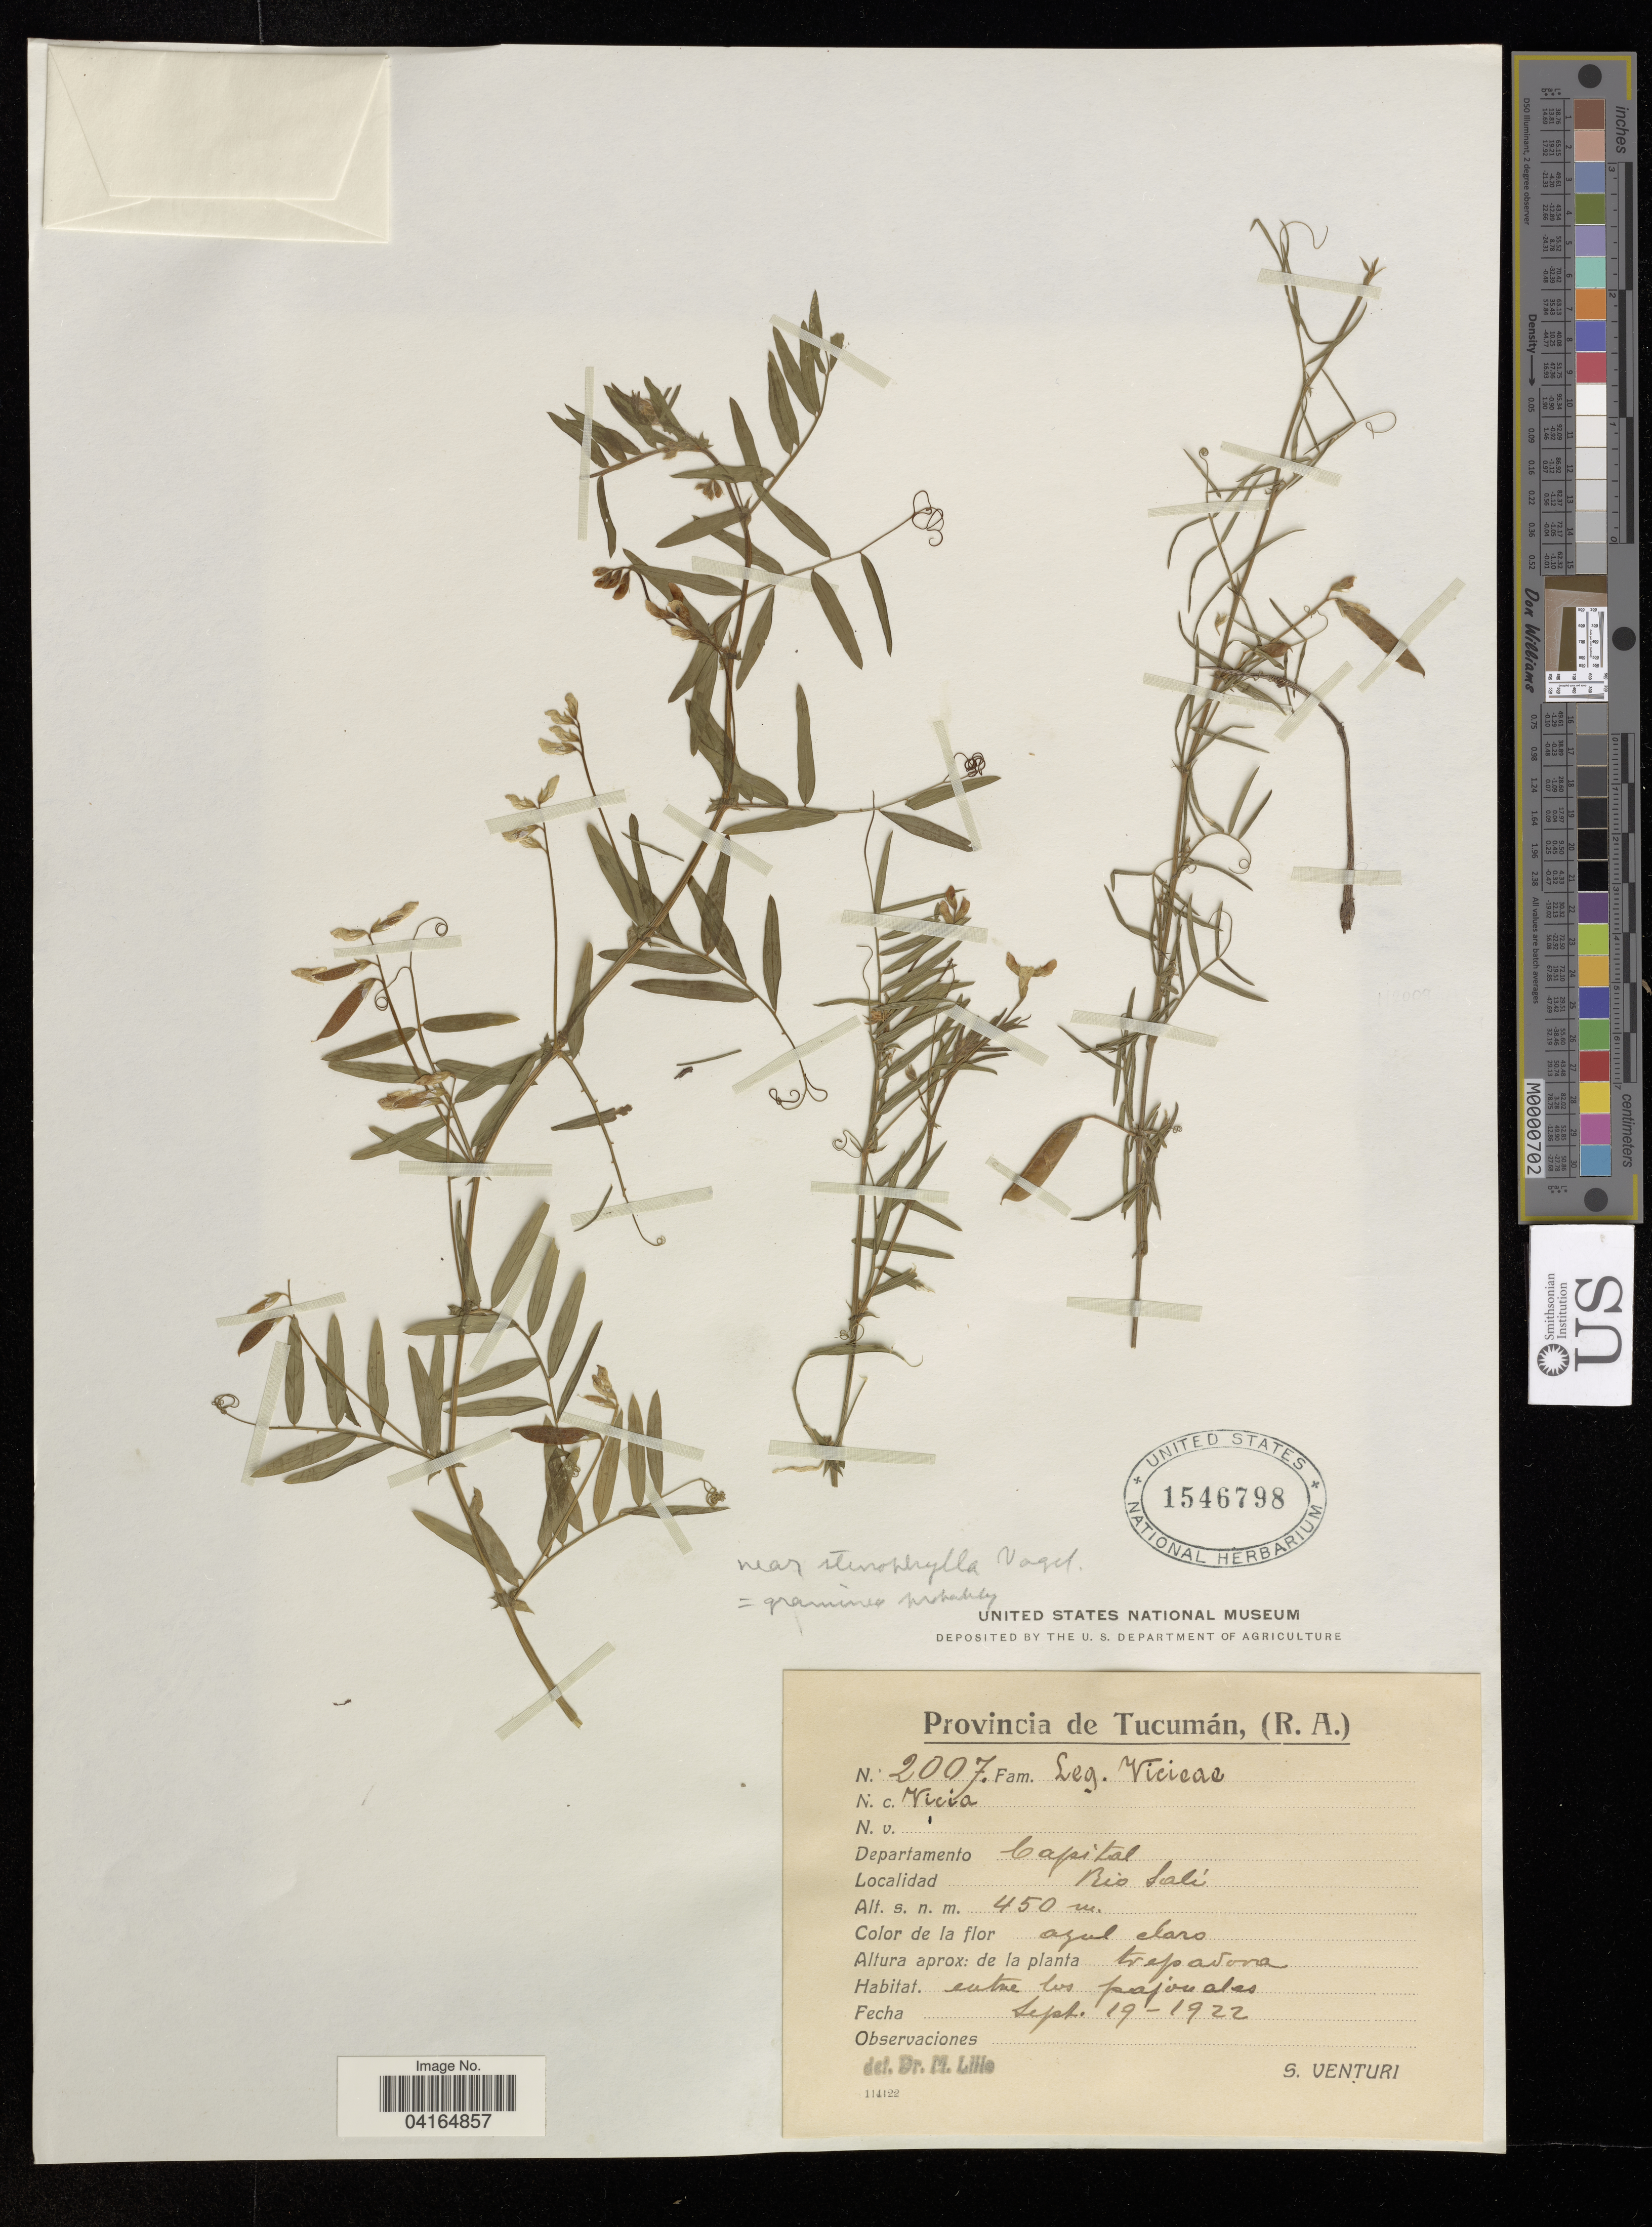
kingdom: Plantae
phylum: Tracheophyta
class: Magnoliopsida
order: Fabales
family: Fabaceae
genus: Vicia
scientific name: Vicia sp.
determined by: Hechenleitner, Paulina, RBG Edinburgh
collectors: S. Venturi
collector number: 2007?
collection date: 1922-09-19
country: Argentina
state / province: Tucuman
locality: Departamento Capital. Rio falí.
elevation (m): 450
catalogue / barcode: US 1546798